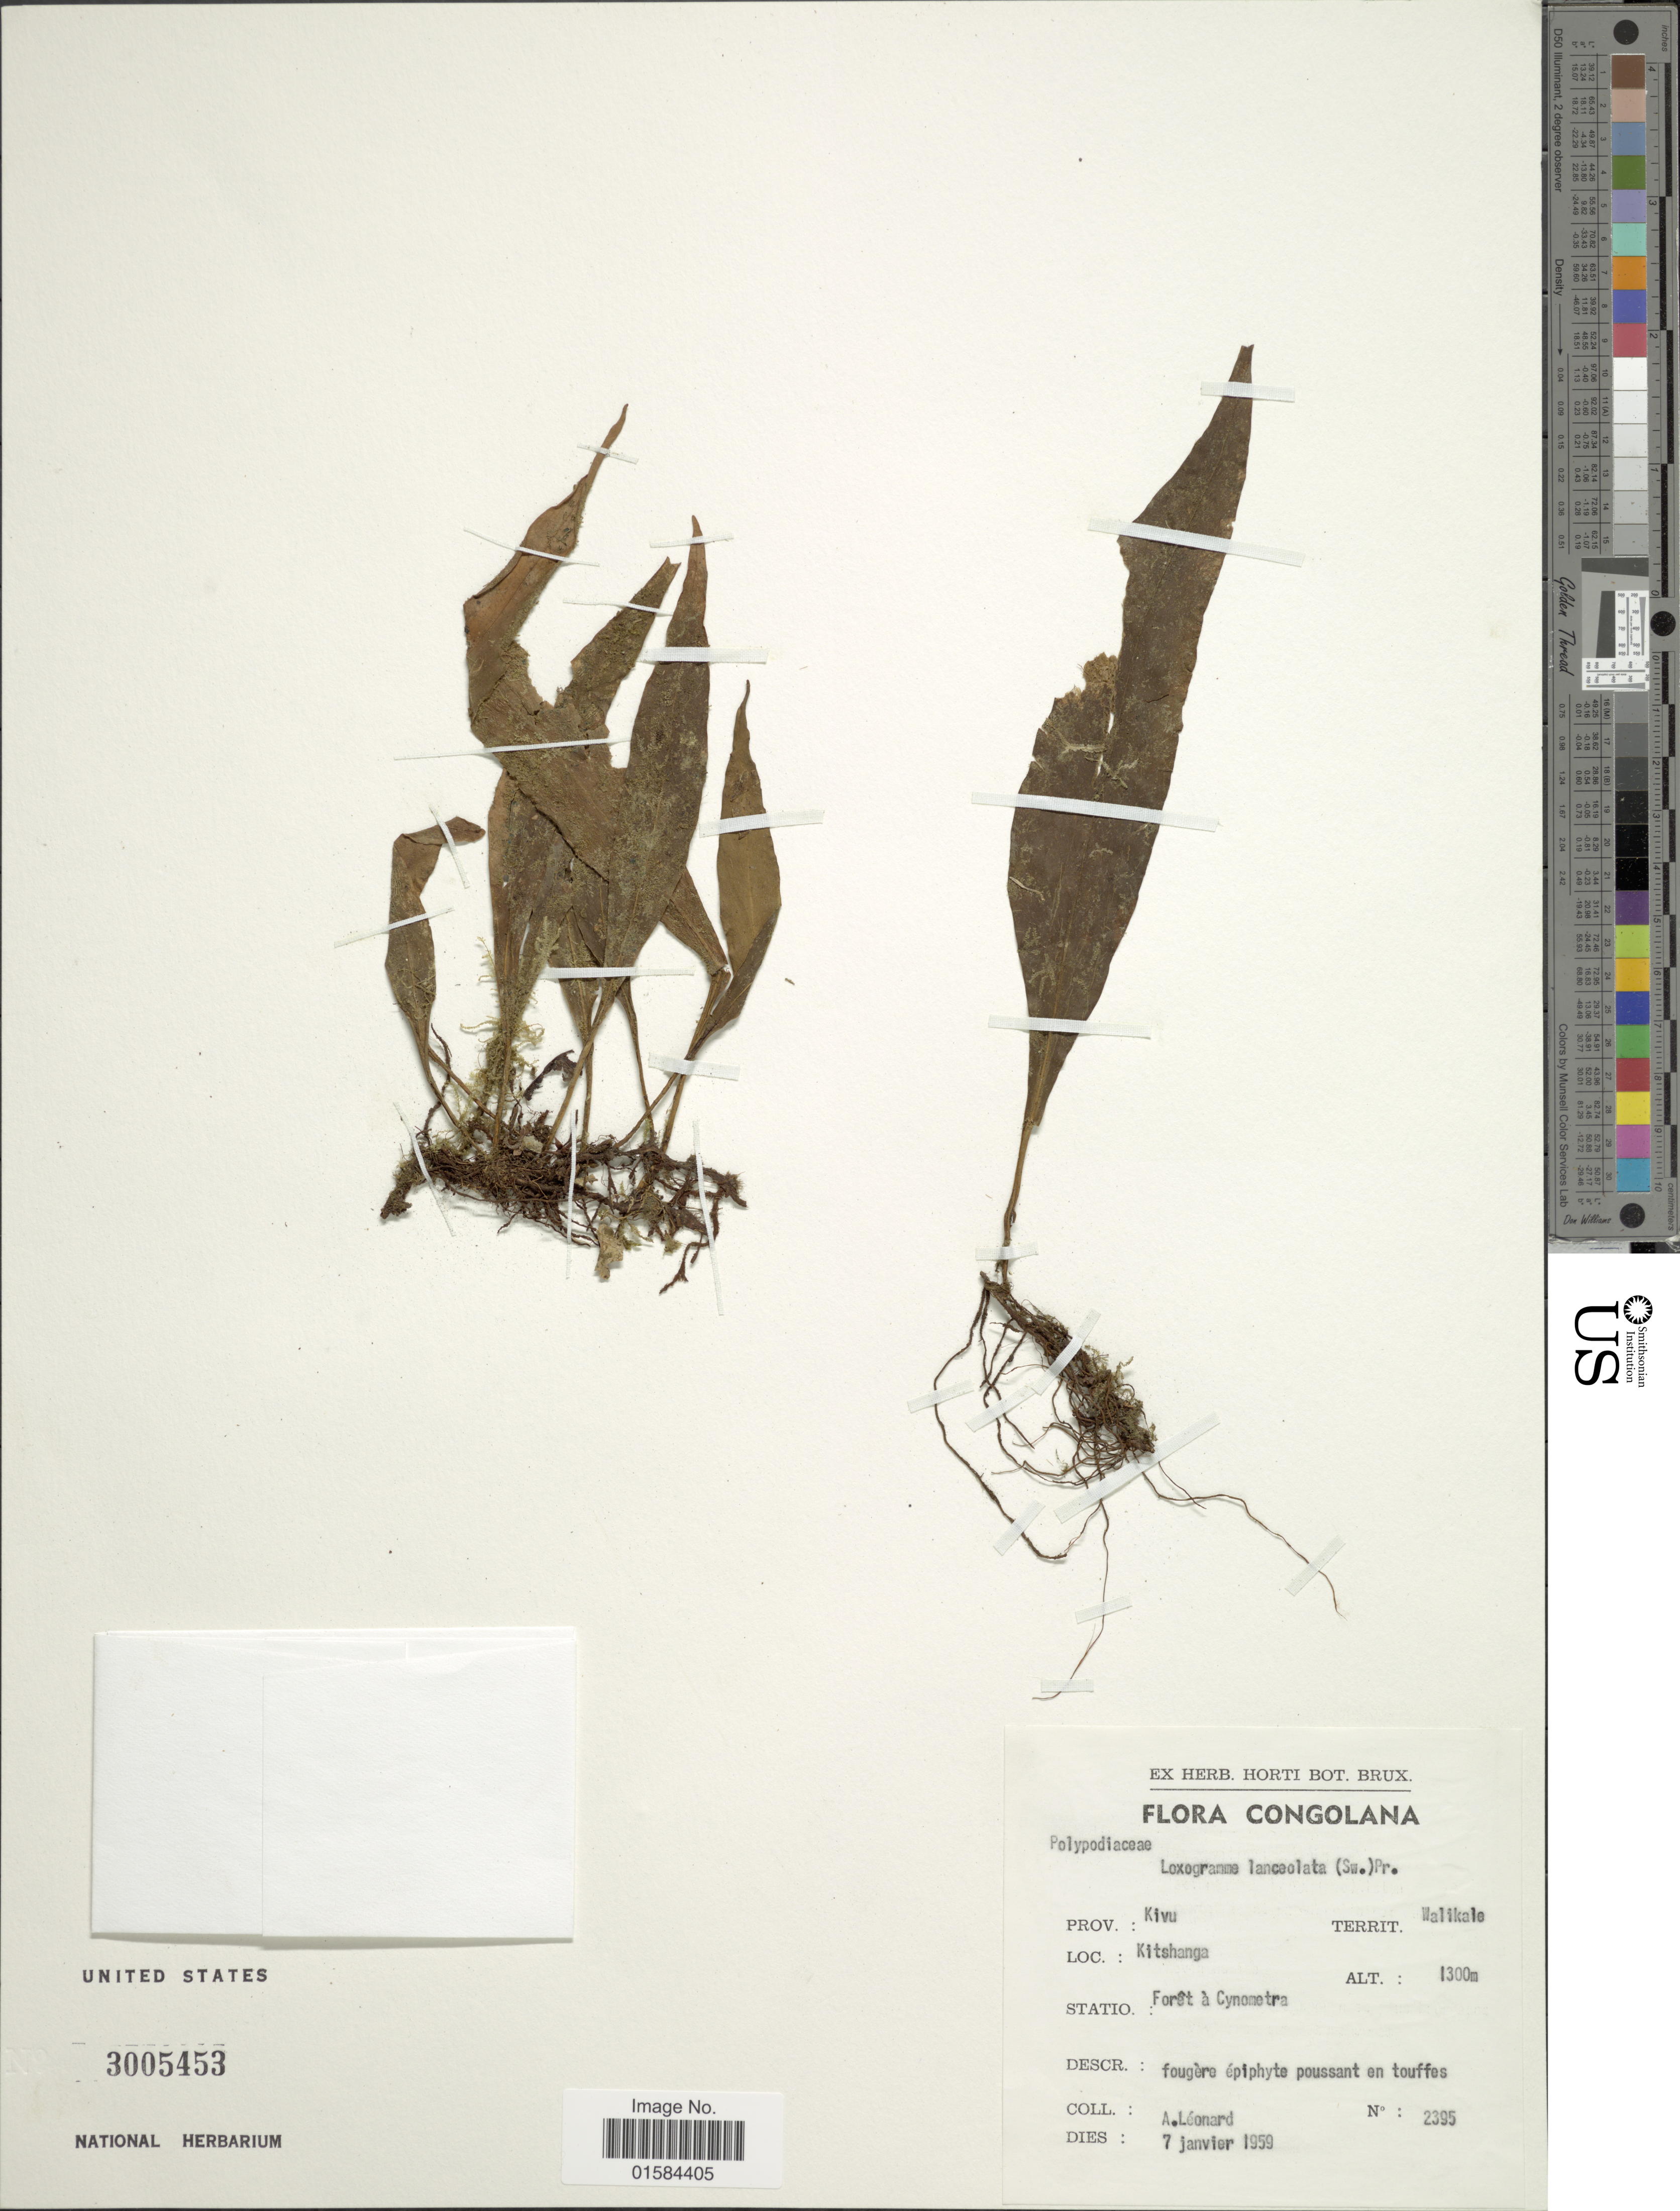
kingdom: Plantae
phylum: Tracheophyta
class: Polypodiopsida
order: Polypodiales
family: Polypodiaceae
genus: Loxogramme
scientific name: Loxogramme lanceolata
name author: (Sw.) C. Presl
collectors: A. Leonard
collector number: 2395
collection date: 1959-01-07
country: Congo, Republic of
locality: Congolana, Prov. Kivu, Territ. Walikale, Kitshanga, Foret a Cynometra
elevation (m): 1300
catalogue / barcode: US 3005453